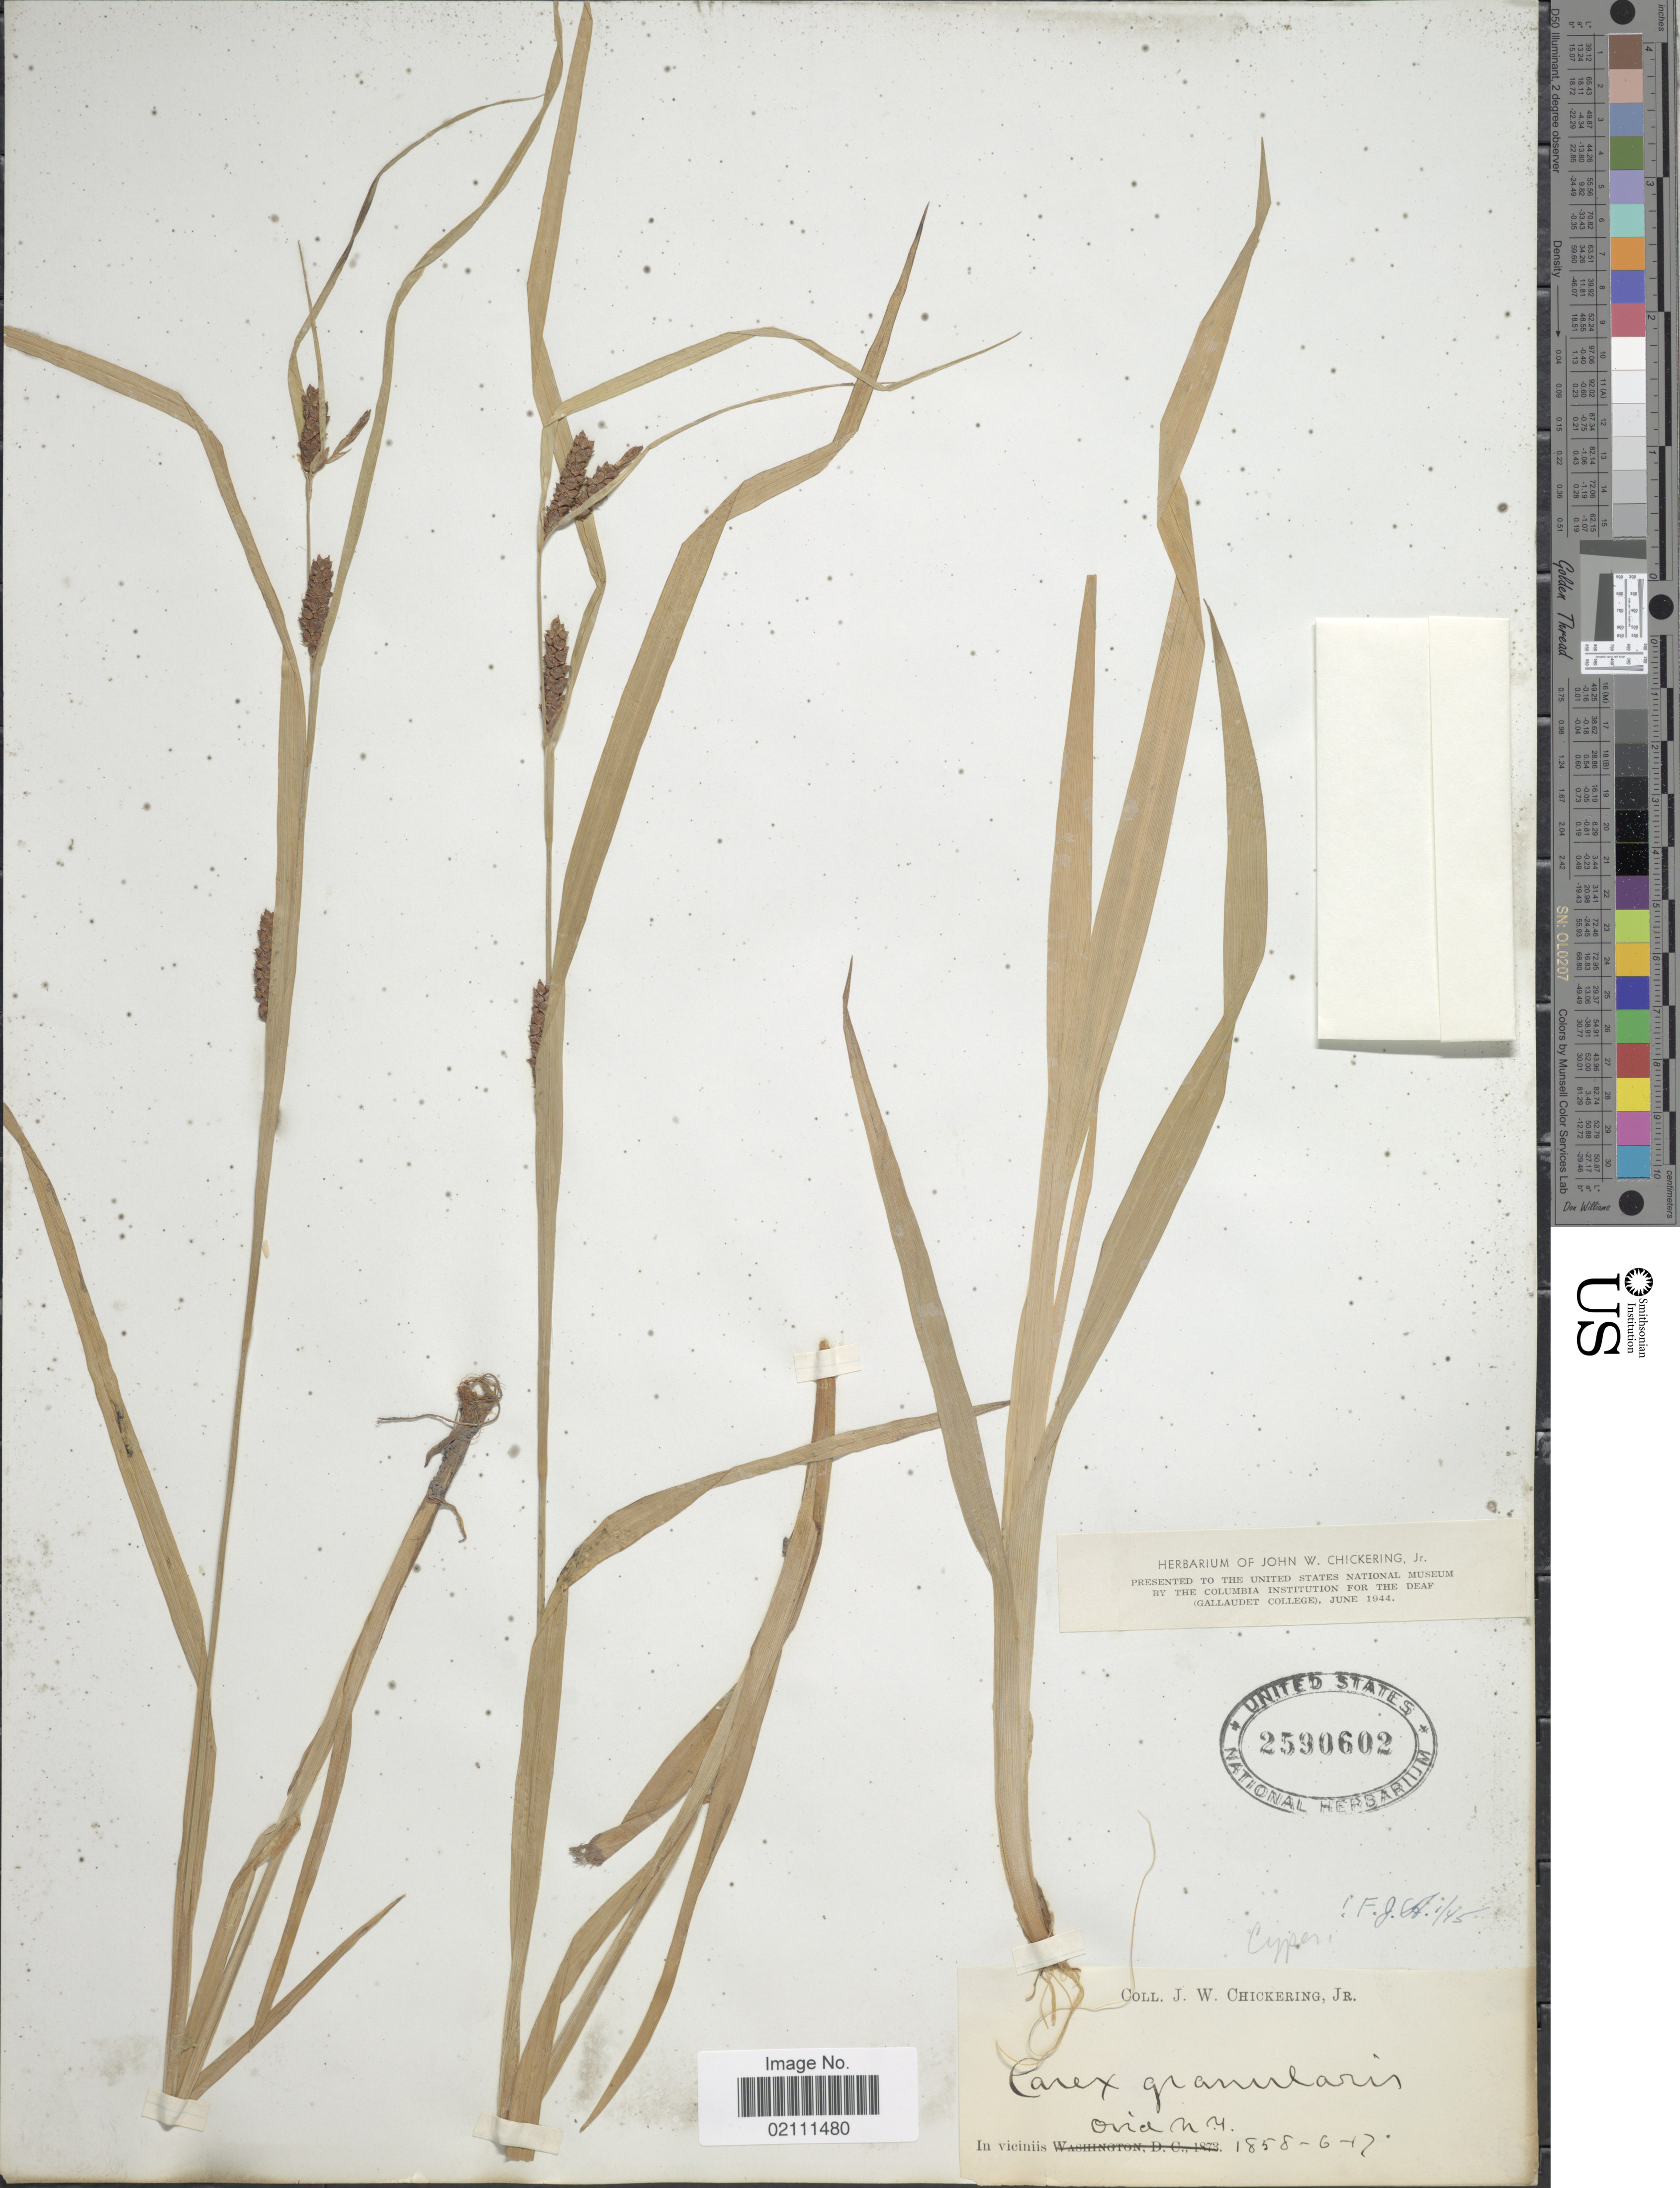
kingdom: Plantae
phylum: Tracheophyta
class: Liliopsida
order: Poales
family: Cyperaceae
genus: Carex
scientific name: Carex granularis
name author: Muhl. ex Willd.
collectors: J. W. Chickering Jr.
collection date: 1858-06-17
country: United States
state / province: New York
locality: In viciniis Ovid.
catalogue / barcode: US 2590602